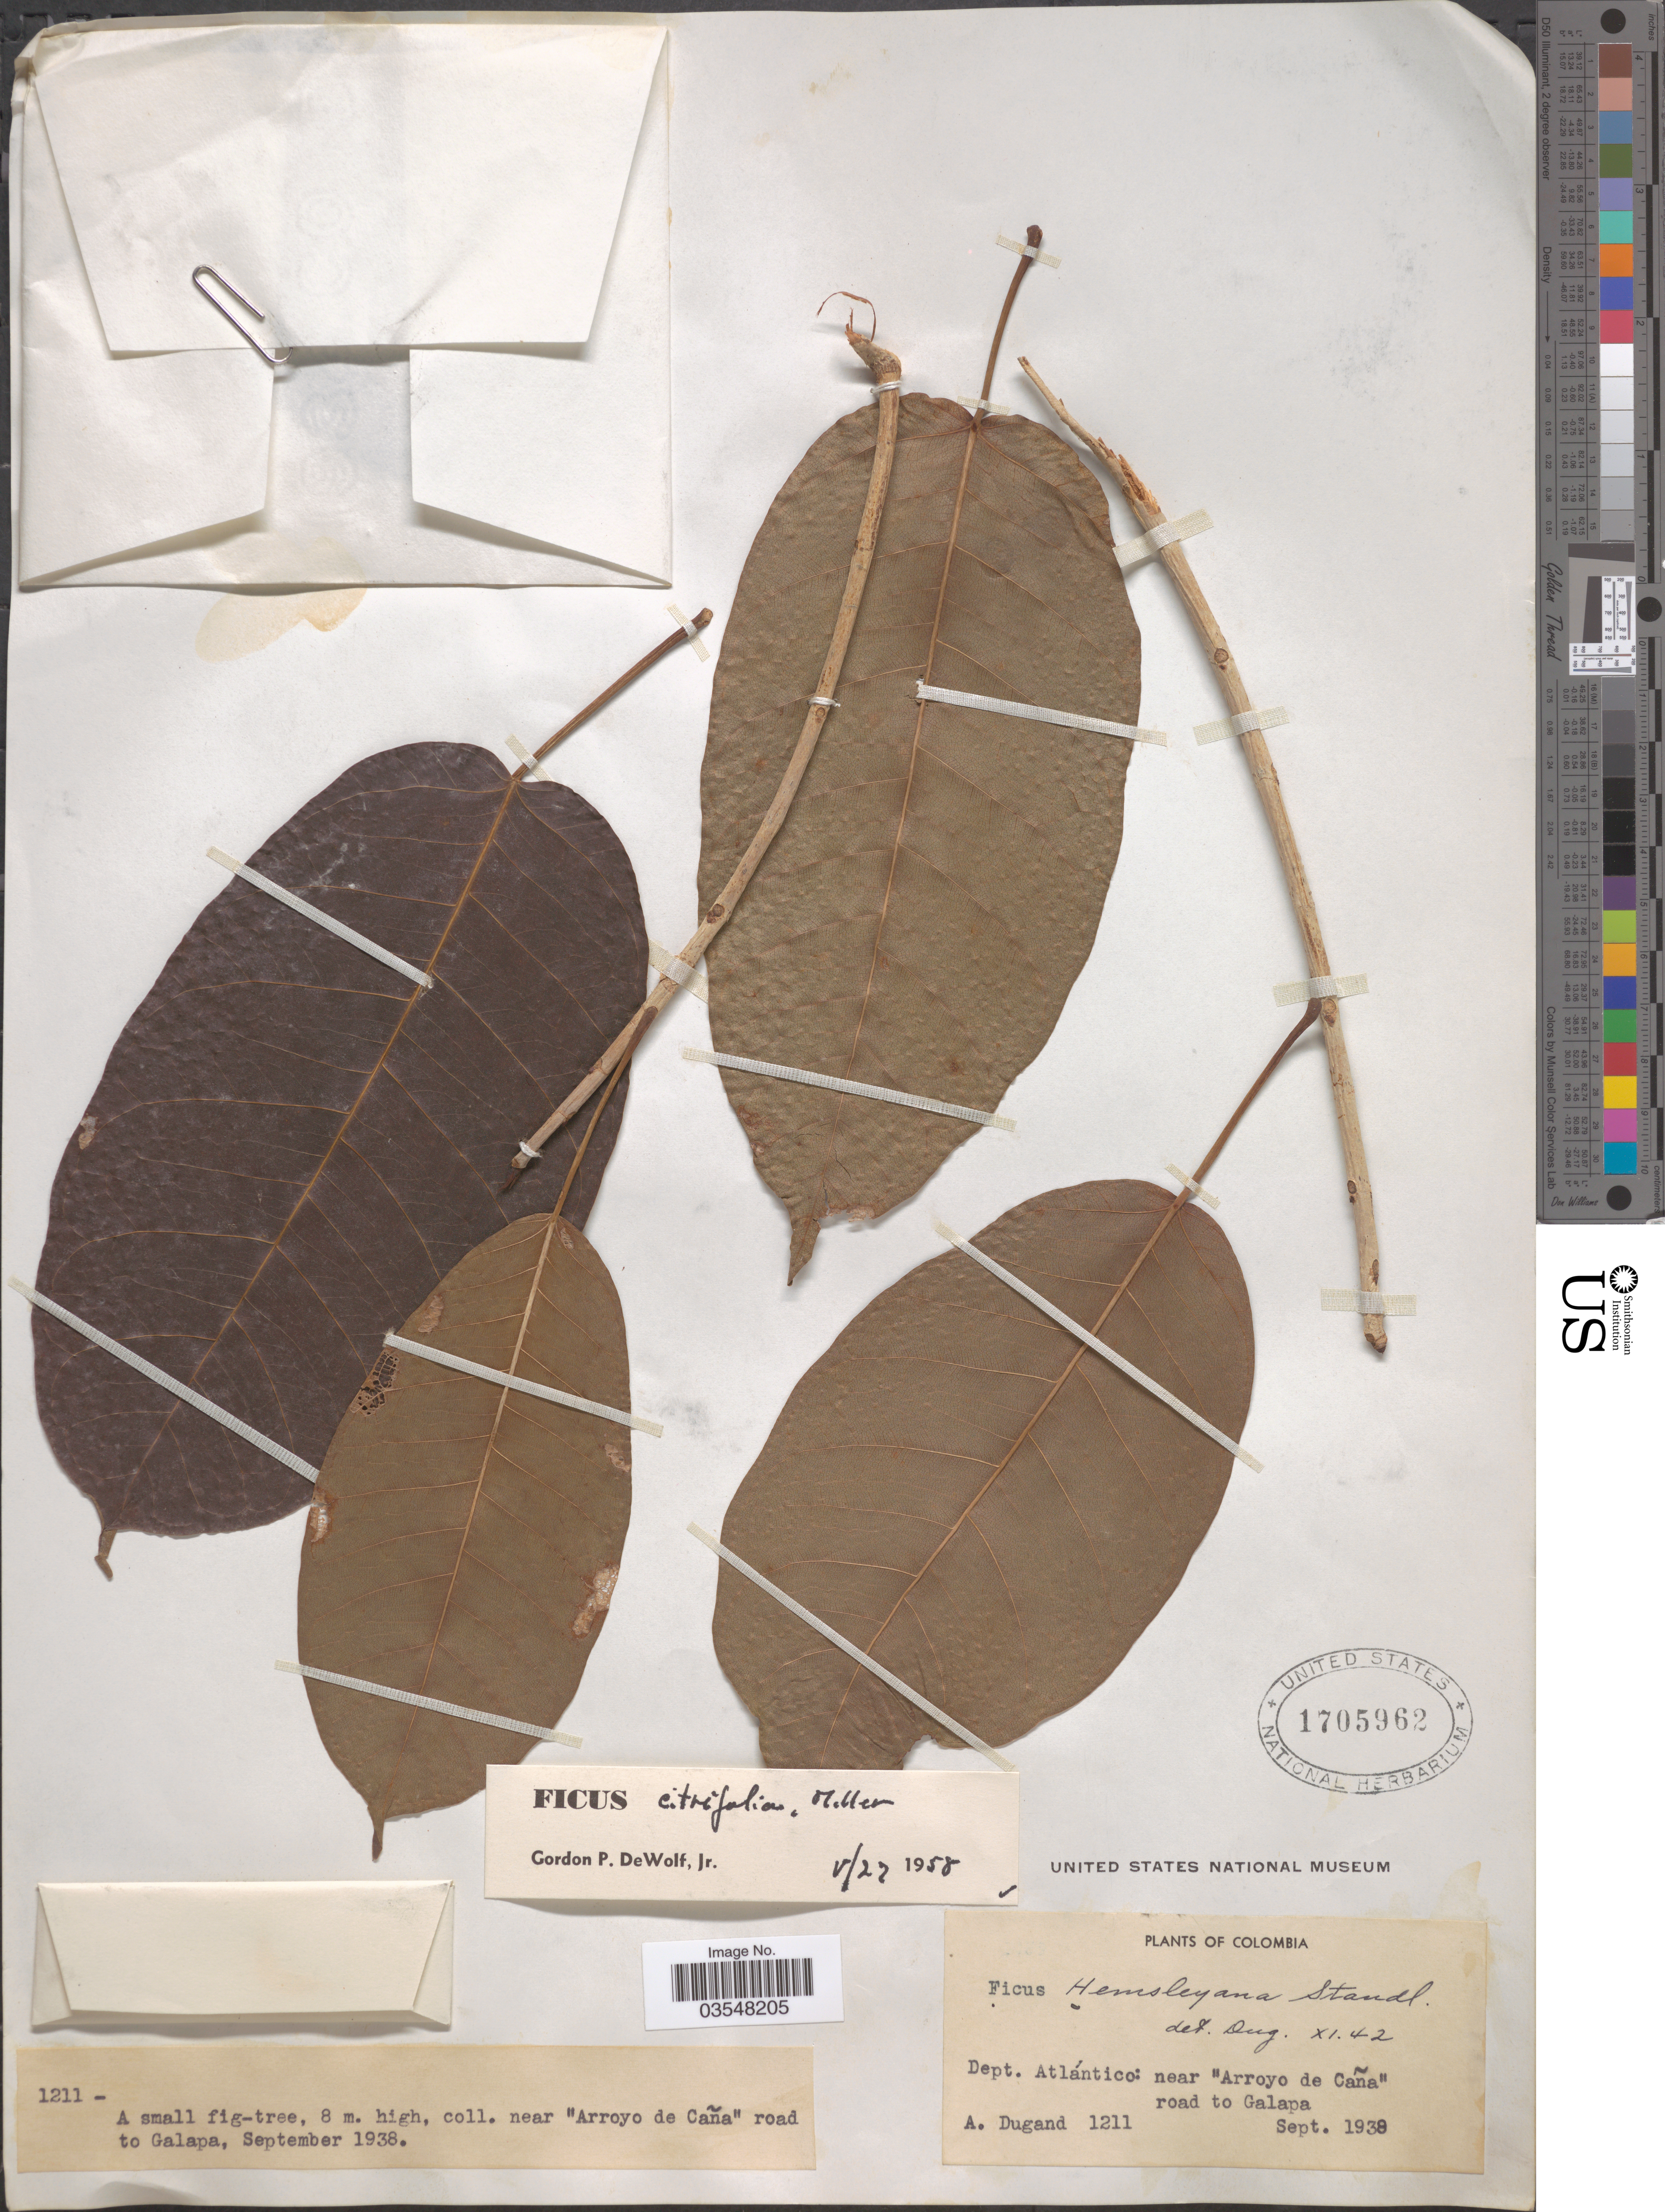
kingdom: Plantae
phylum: Tracheophyta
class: Magnoliopsida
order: Rosales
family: Moraceae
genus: Ficus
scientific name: Ficus citrifolia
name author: Mill.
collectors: A. Dugand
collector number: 1211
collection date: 1938-09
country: Colombia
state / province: Atlántico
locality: Dept. Atlántico: near "Arroyo de Caña" road to Galapa.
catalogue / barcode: US 1705962